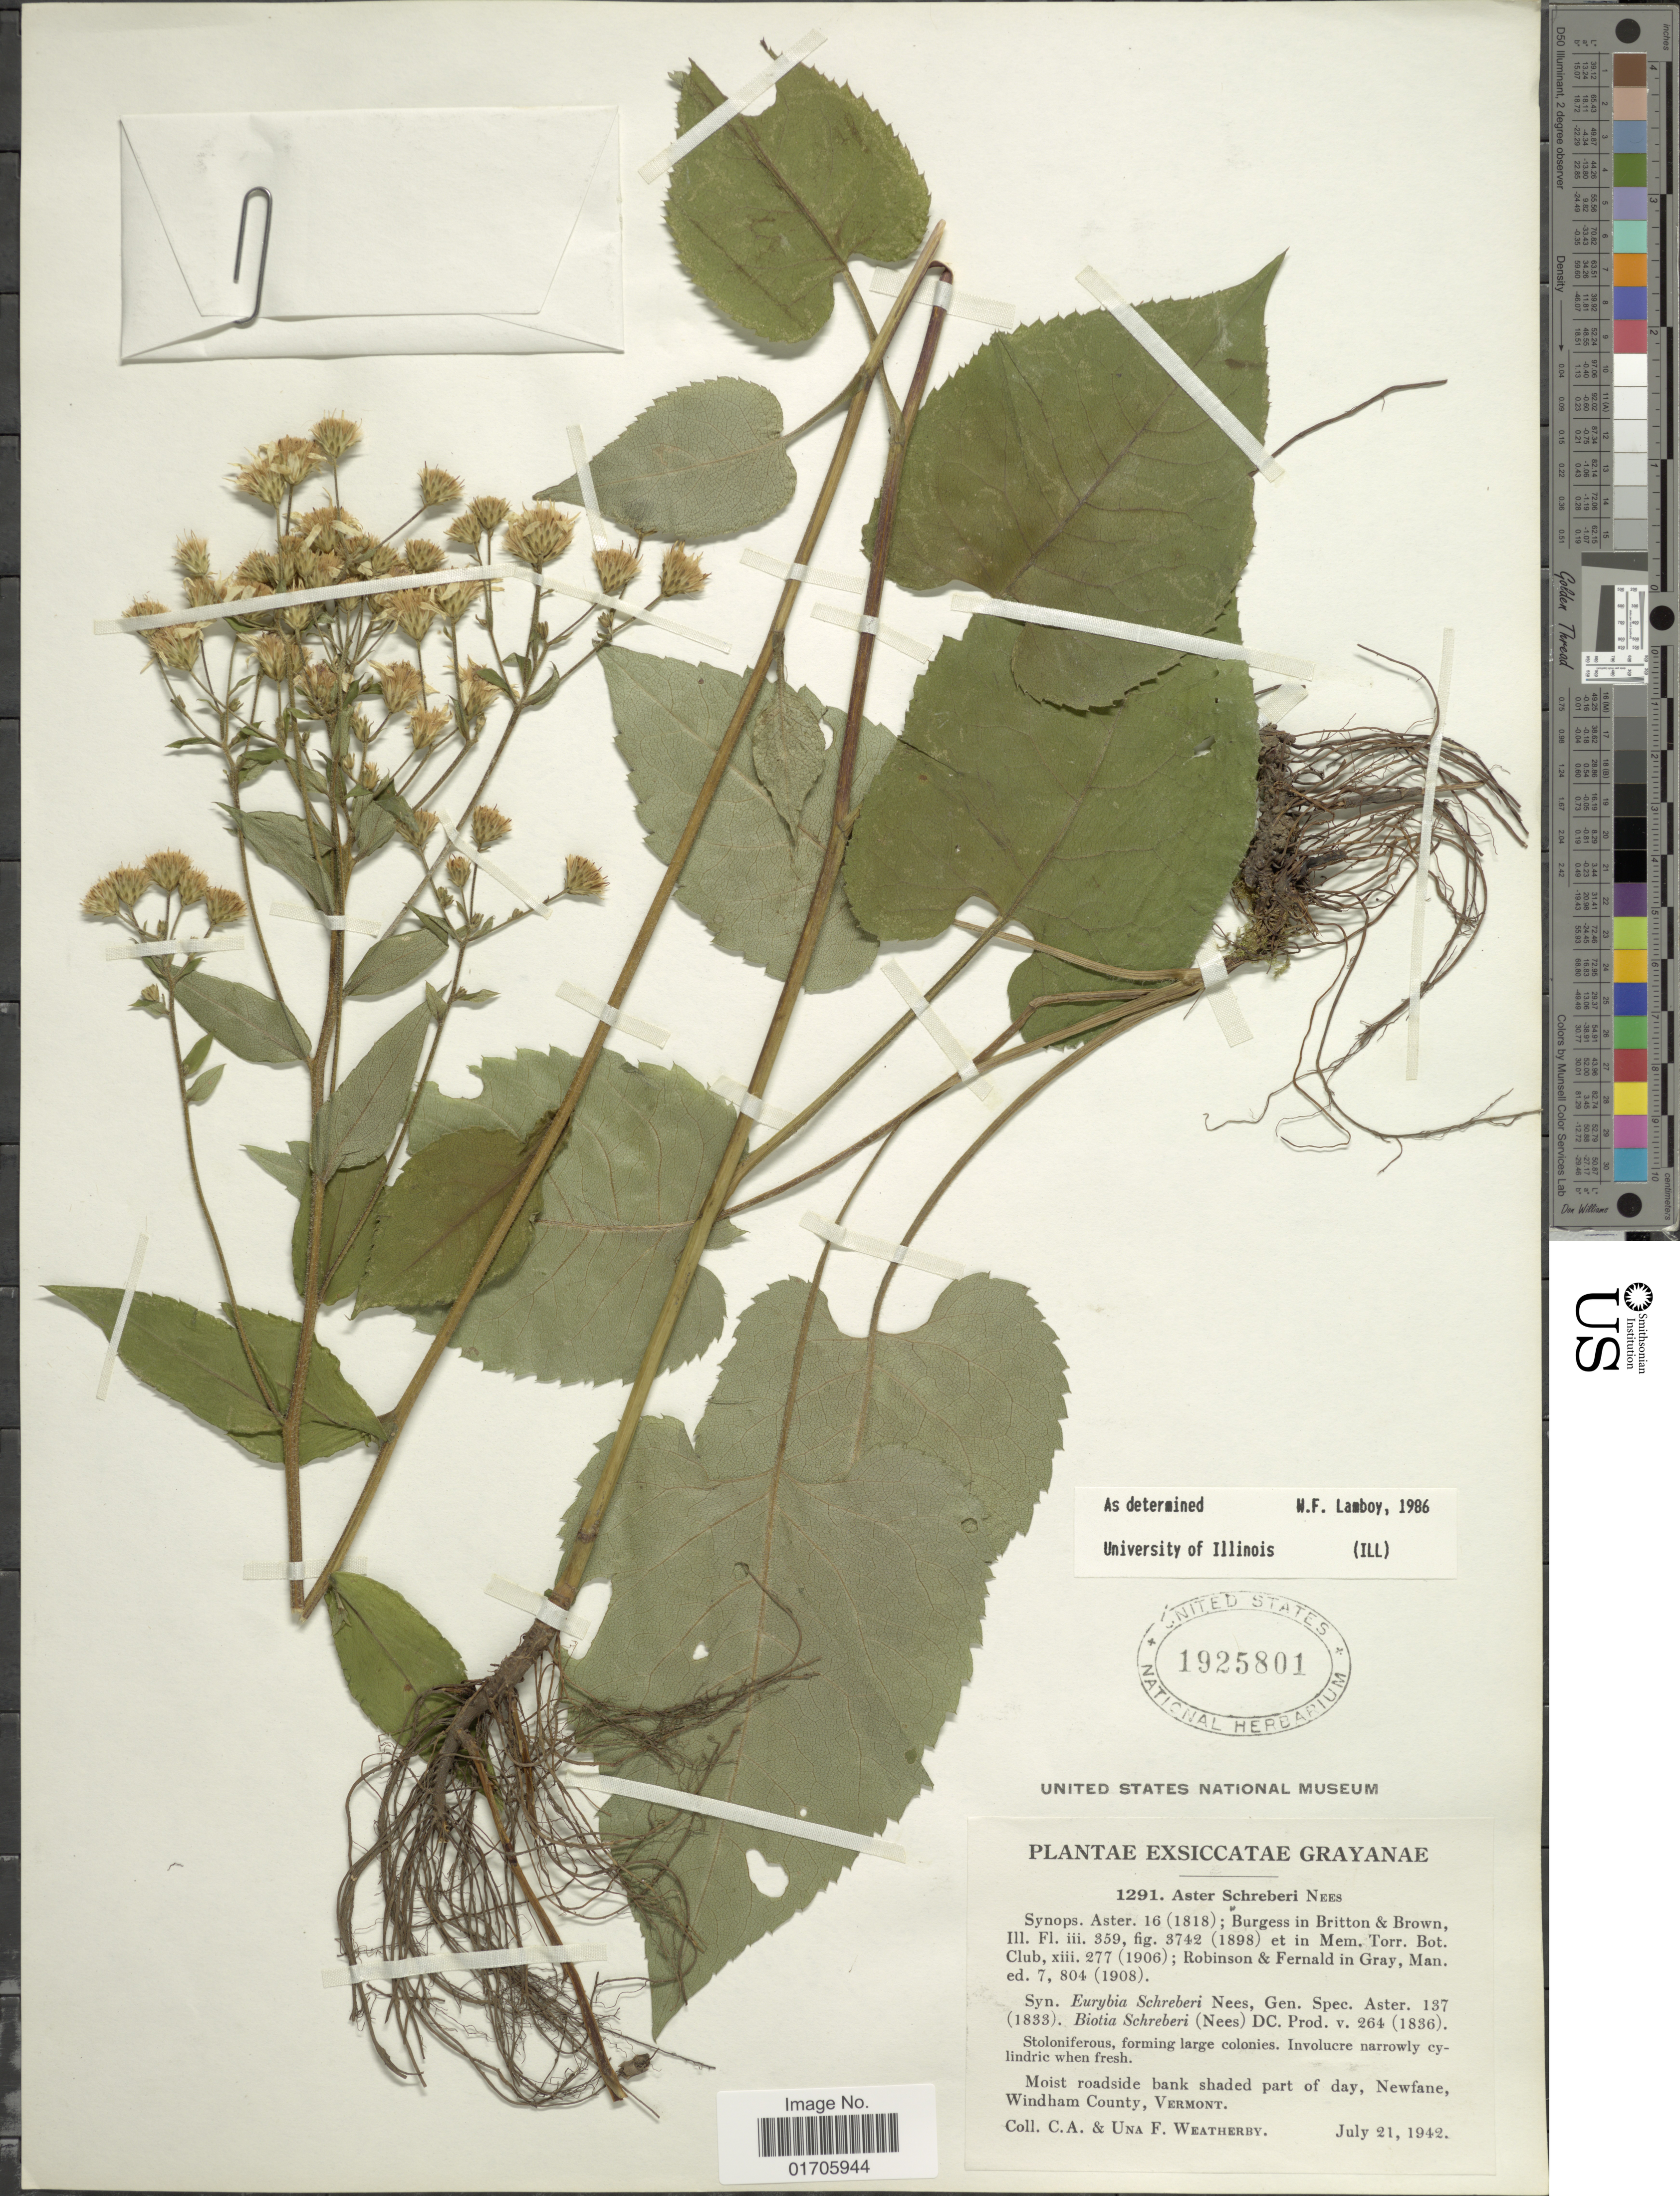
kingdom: Plantae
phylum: Tracheophyta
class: Magnoliopsida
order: Asterales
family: Asteraceae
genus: Eurybia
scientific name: Eurybia schreberi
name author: (Nees) Nees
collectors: C. A. Weatherby & U. Weatherby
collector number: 1291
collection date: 1942-07-21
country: United States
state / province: Vermont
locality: Moist roadside bank shaded part of day, Newfane, Windham County, Vermont.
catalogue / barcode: US 1925801